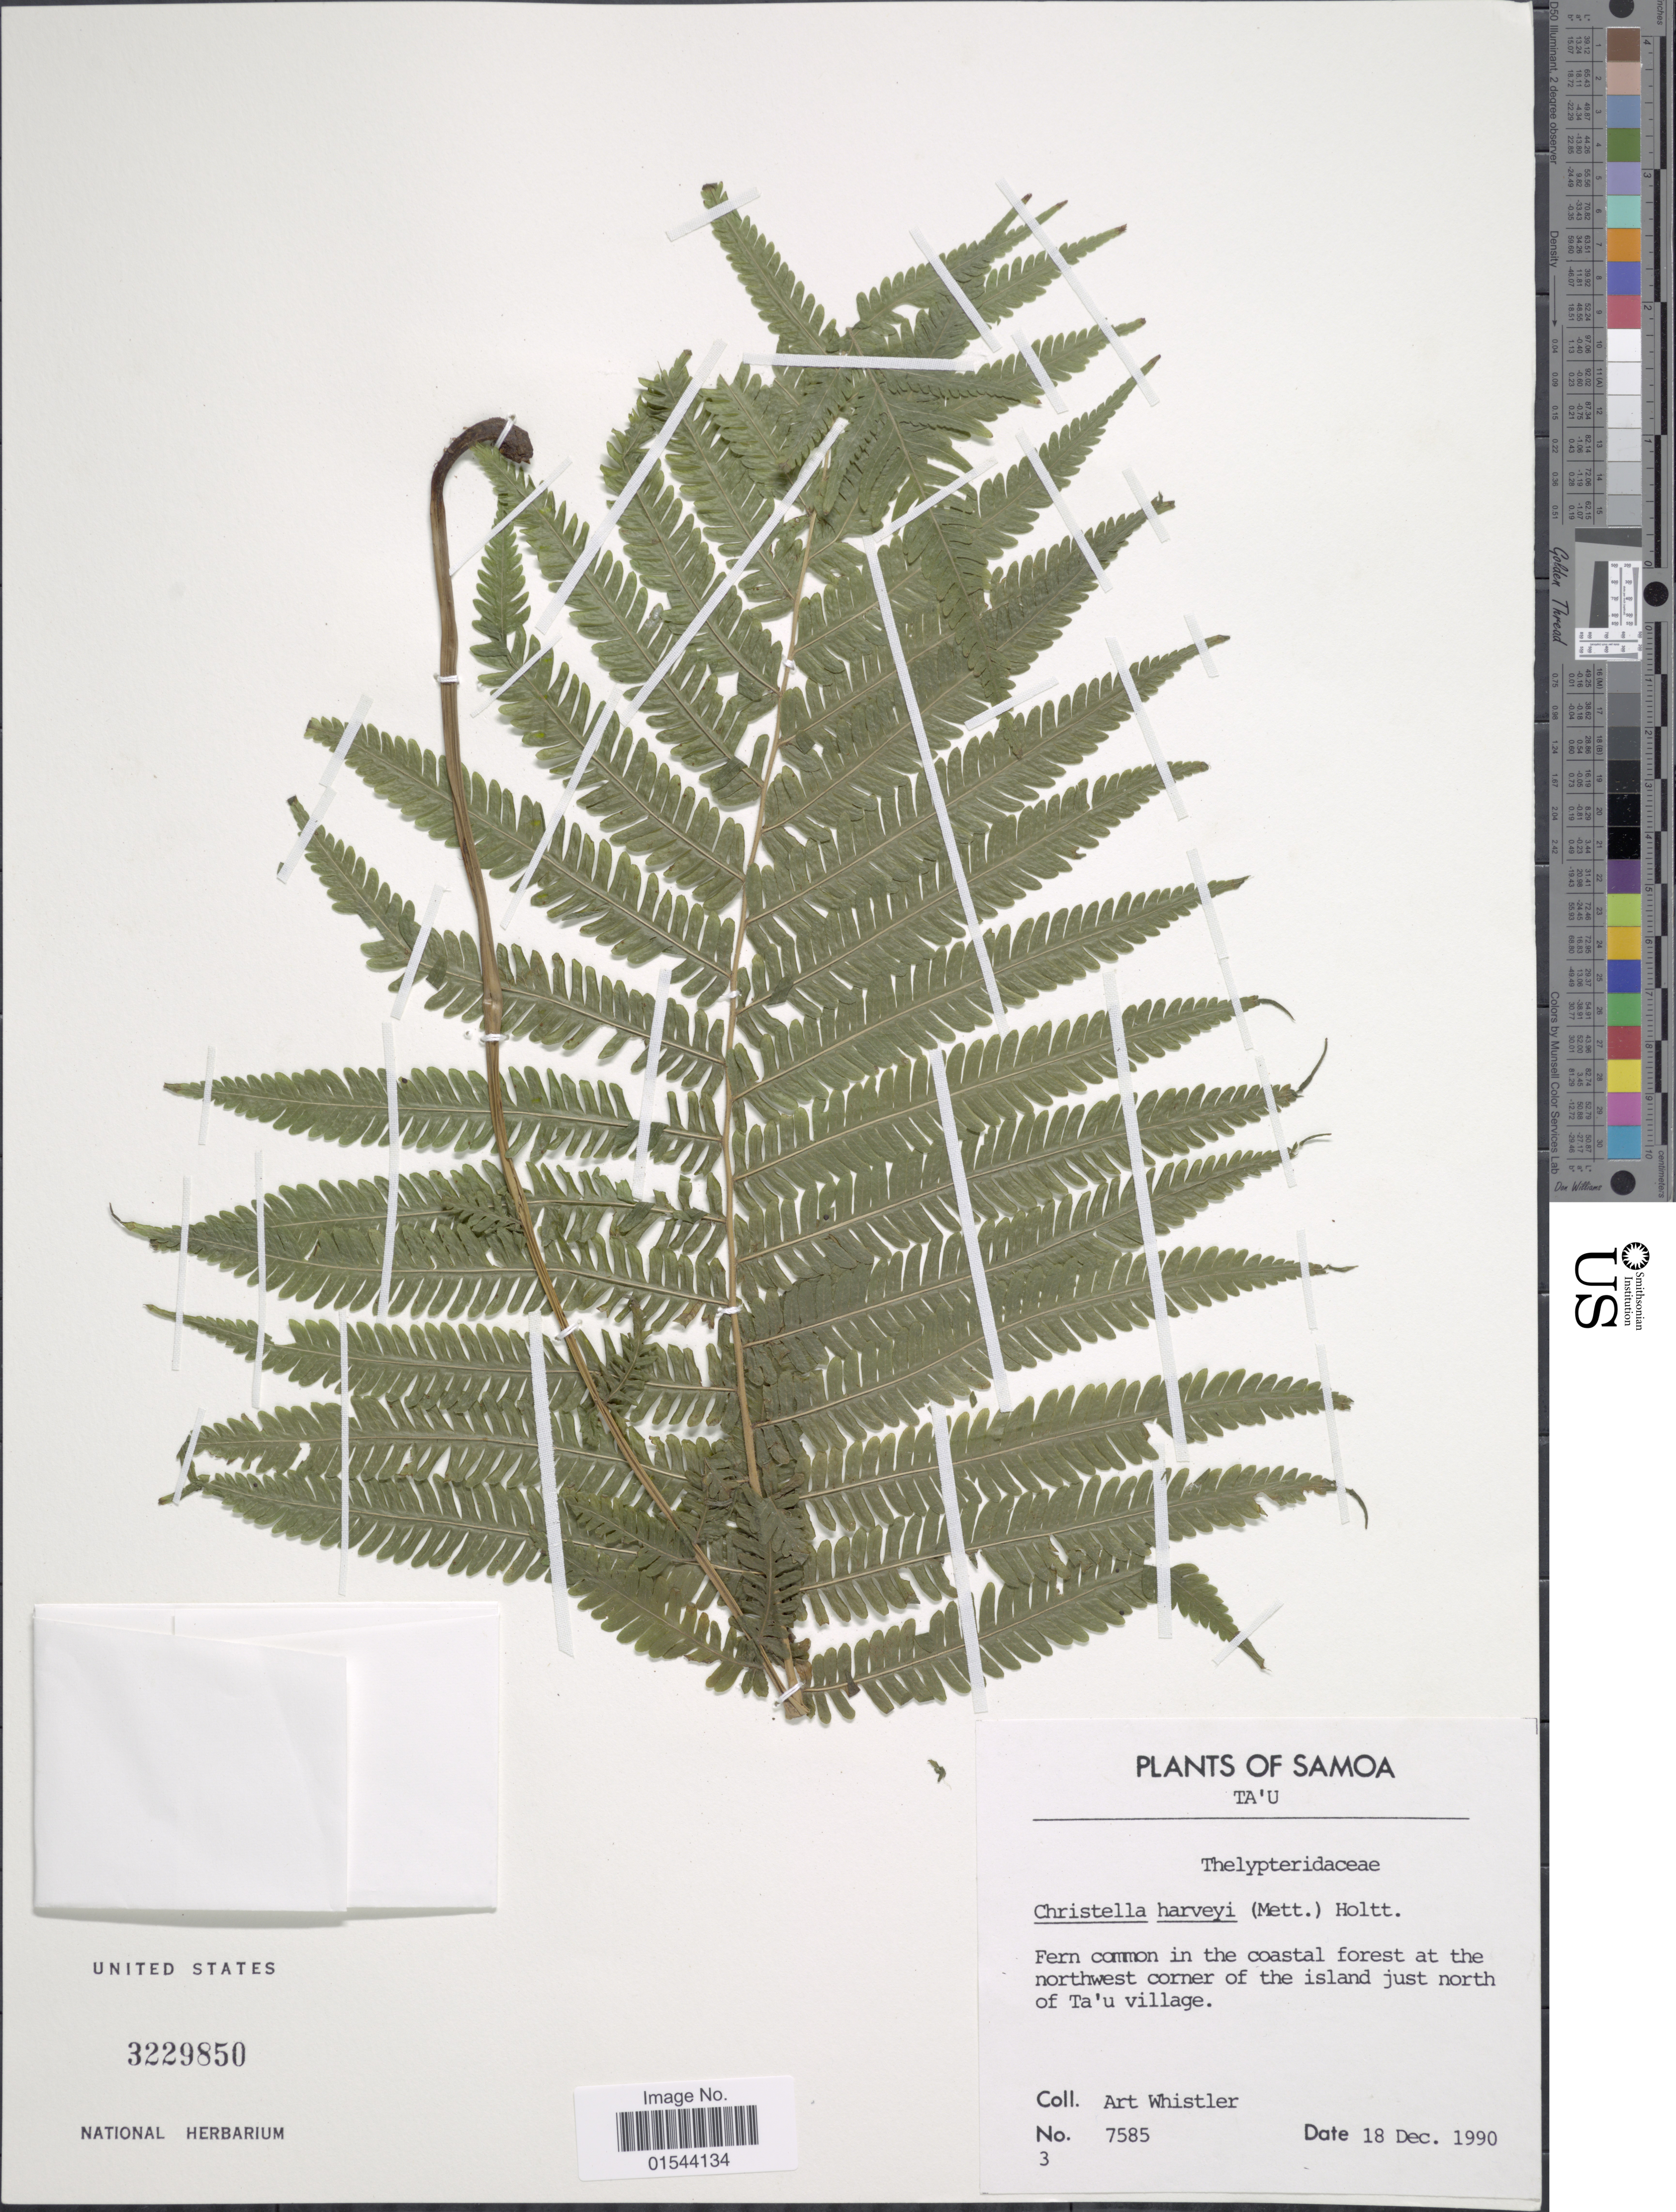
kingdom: Plantae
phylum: Tracheophyta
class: Polypodiopsida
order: Polypodiales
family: Thelypteridaceae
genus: Christella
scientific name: Christella harveyi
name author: (Mett.) Holttum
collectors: A. Whistler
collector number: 7585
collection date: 1990-12-18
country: American Samoa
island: Ta'u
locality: Ta'u. Fern common in the coastal forest at the northwest corner o fthe island just north of Ta'u village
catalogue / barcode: US 3229850